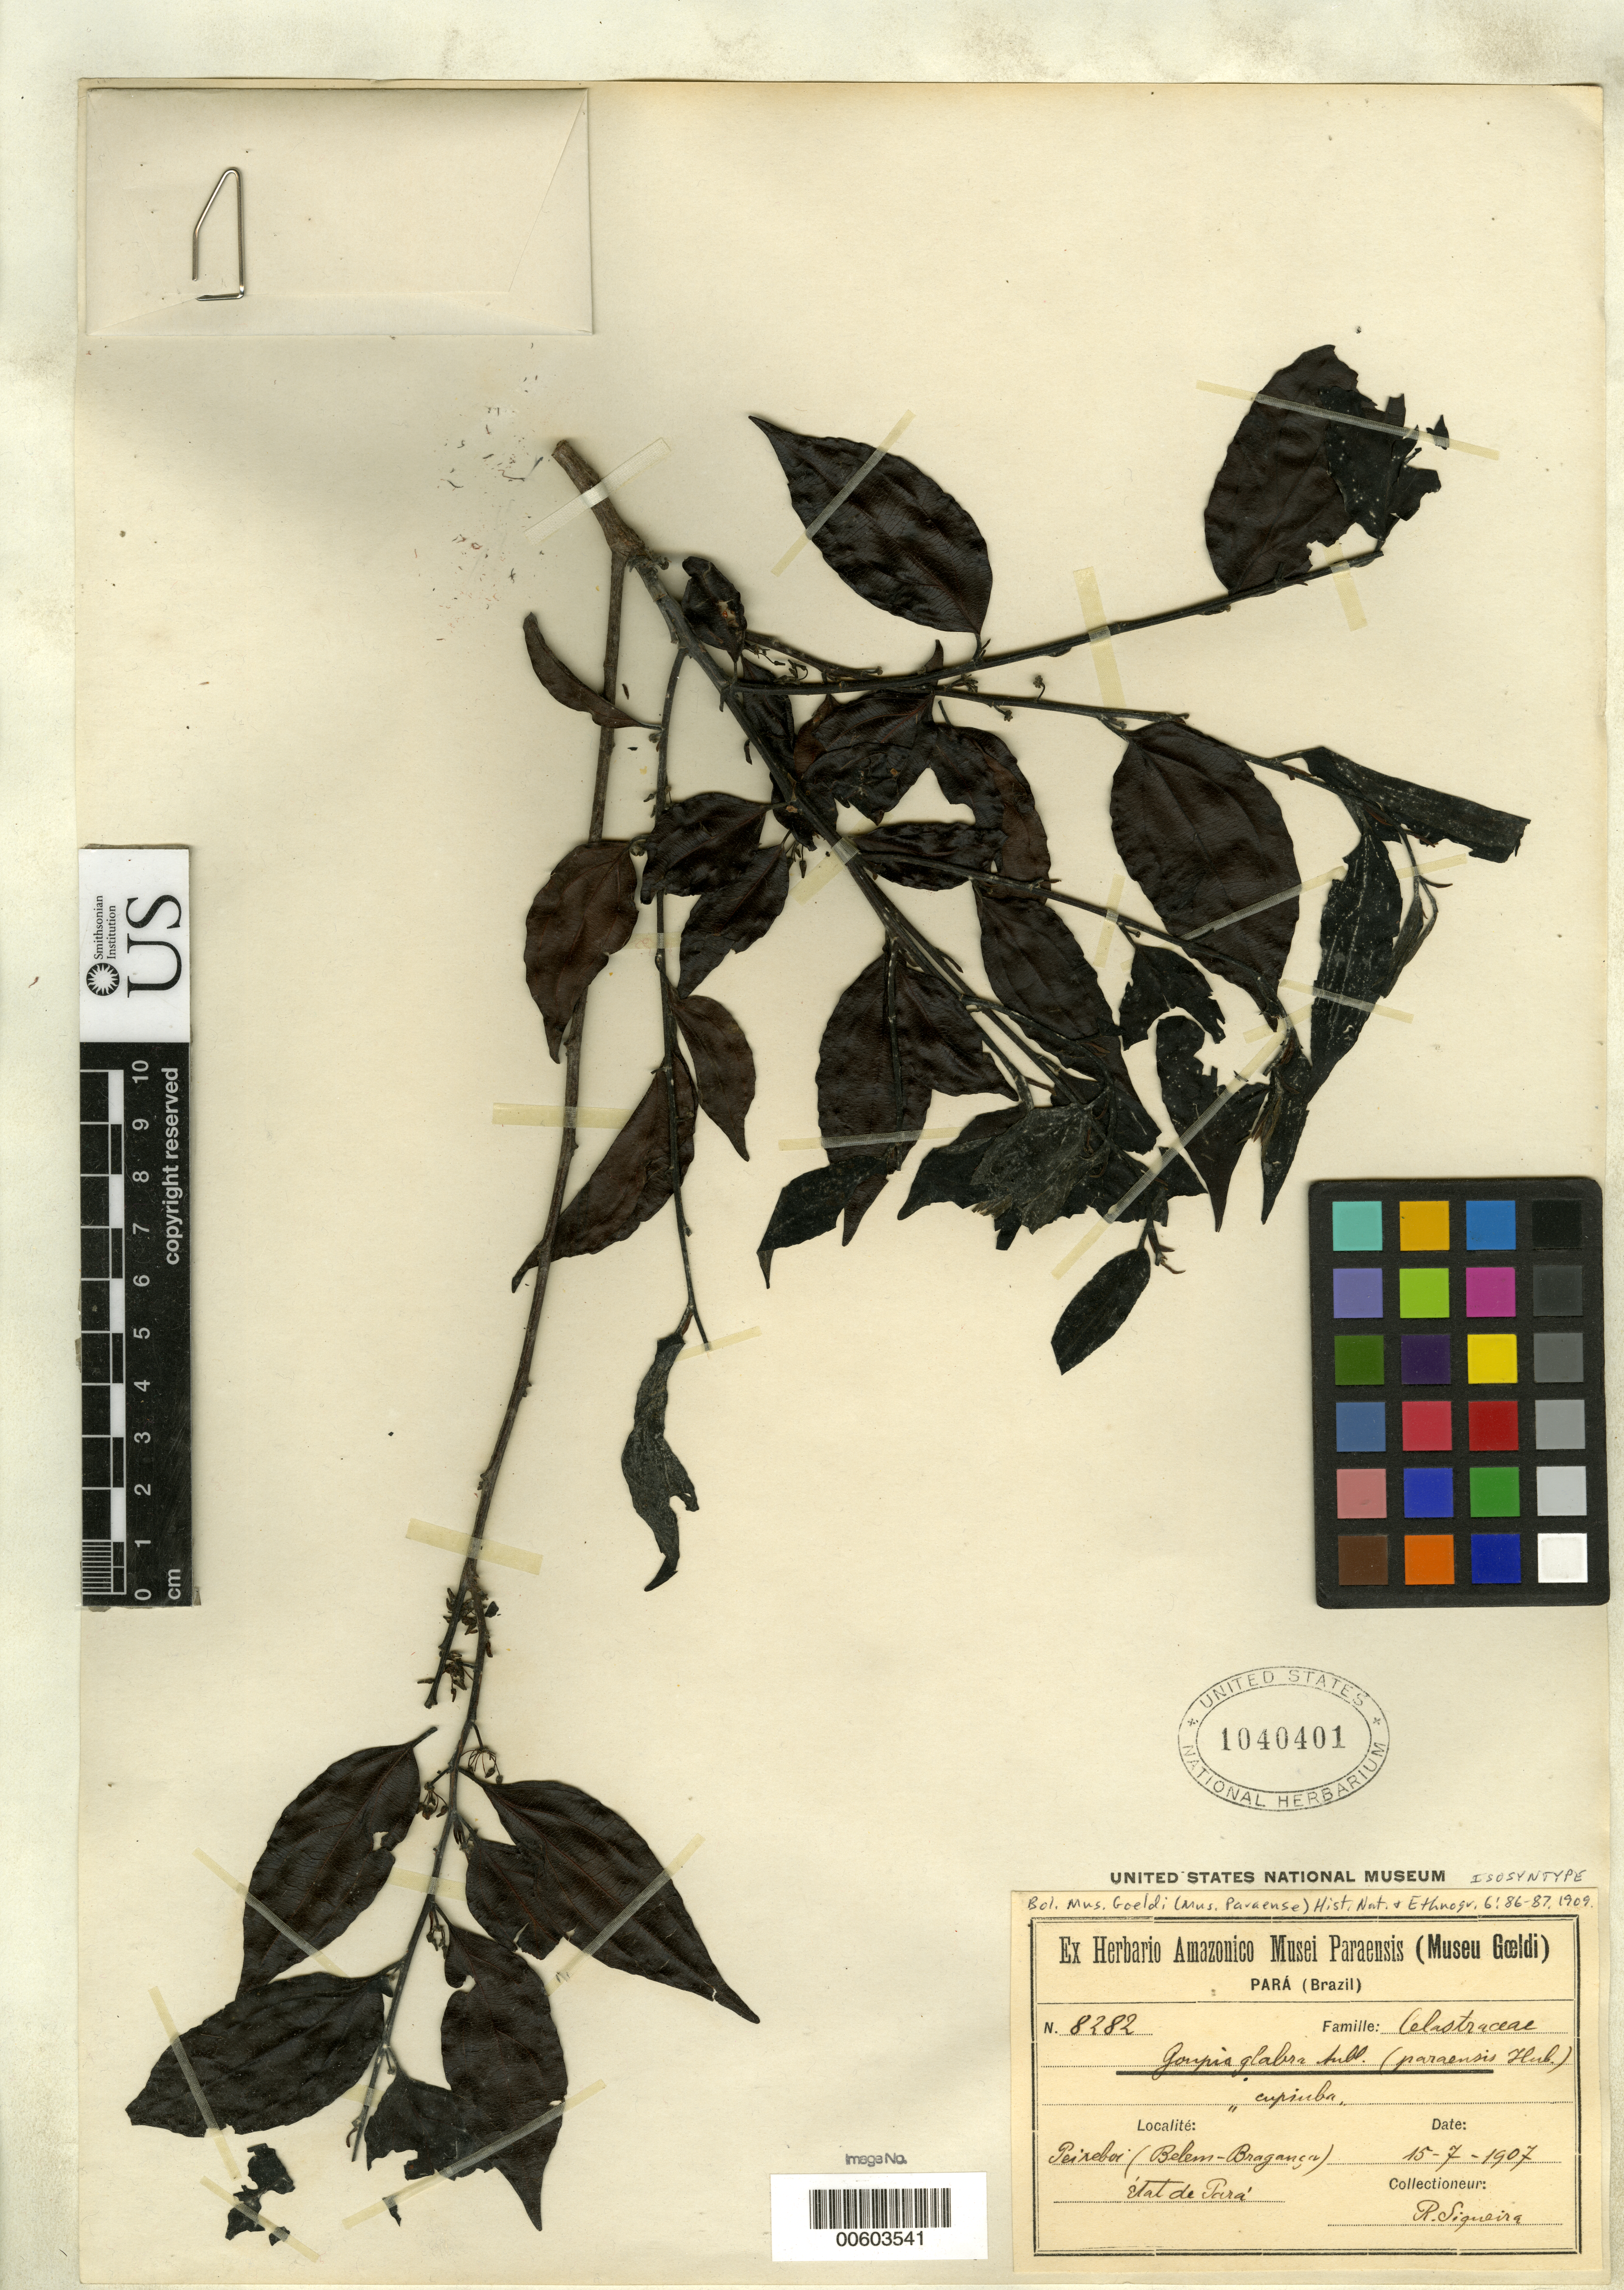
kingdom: Plantae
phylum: Tracheophyta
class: Magnoliopsida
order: Malpighiales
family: Goupiaceae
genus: Goupia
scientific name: Goupia paraensis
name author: Huber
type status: Isosyntype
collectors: R. Sigueira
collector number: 8282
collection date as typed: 15 Jul 1907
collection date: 1907-07-15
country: Brazil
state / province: Pará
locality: Peixeboi (Belem - Braganca).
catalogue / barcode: US 1040401